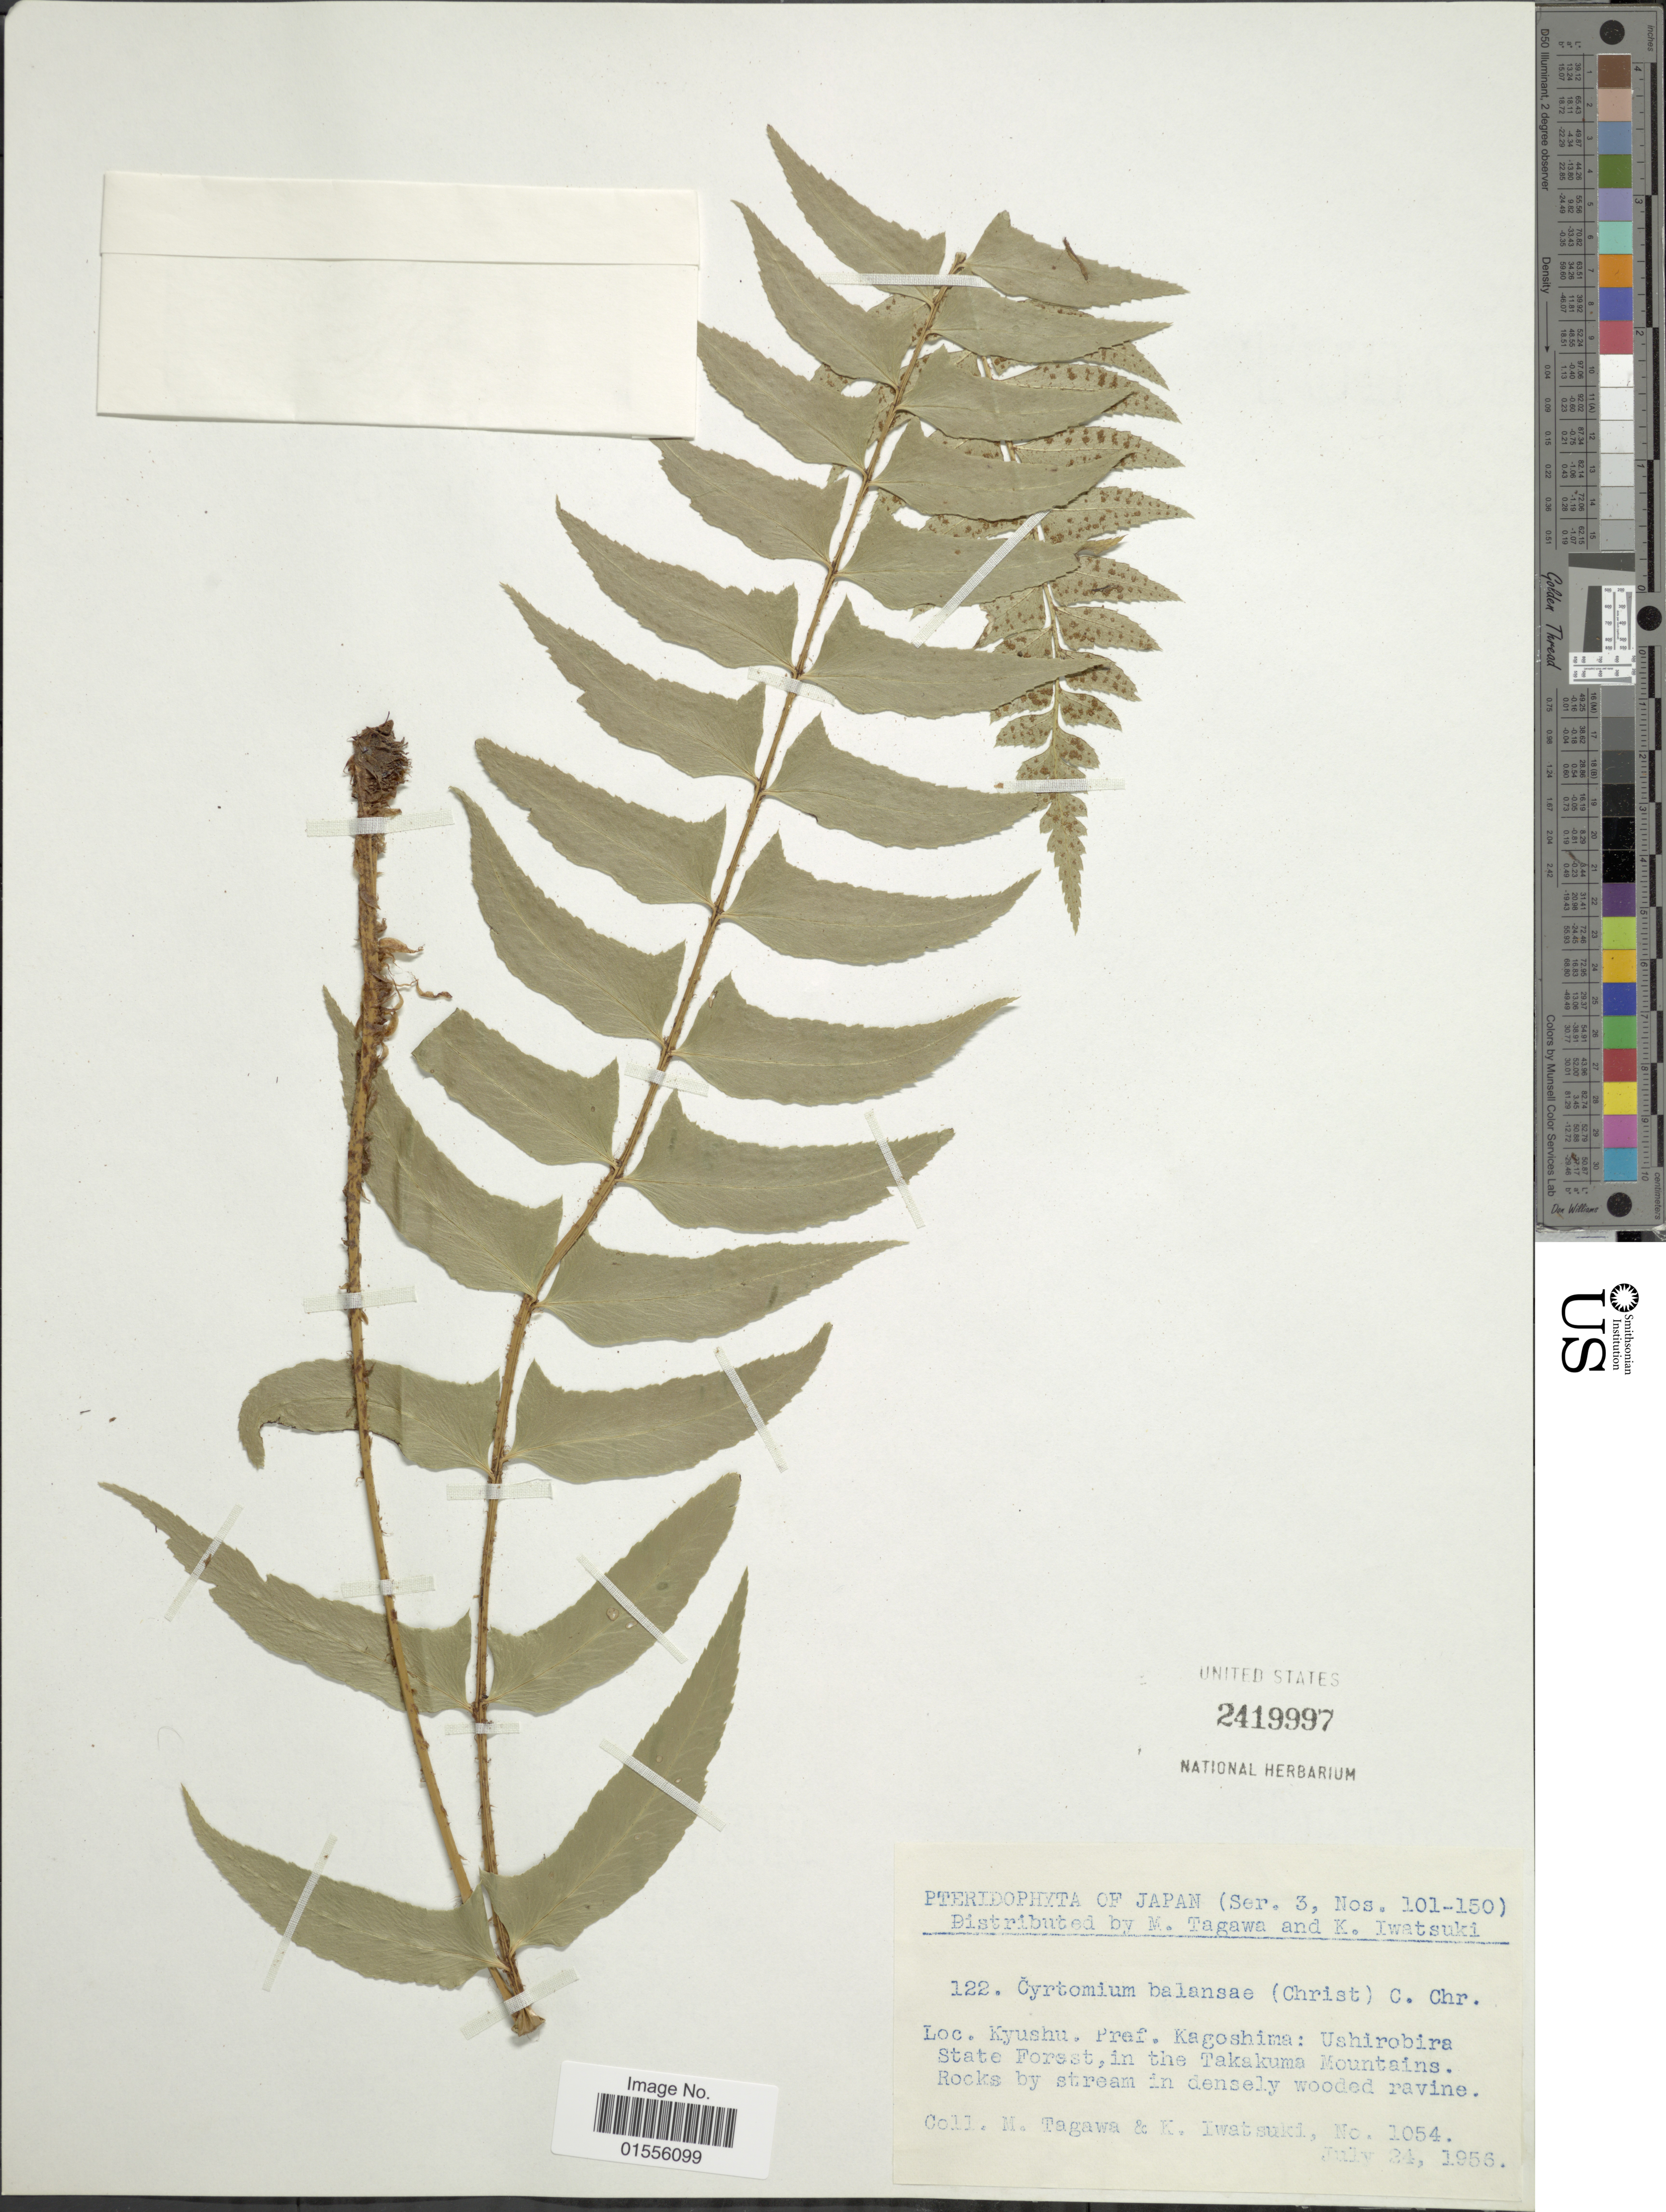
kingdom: Plantae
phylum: Tracheophyta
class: Polypodiopsida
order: Polypodiales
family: Dryopteridaceae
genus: Cyrtomium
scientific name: Cyrtomium balansae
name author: (Christ) C. Chr.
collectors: M. Tagawa & K. Iwatsuki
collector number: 1054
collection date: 1956-07-24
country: Japan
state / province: Kagosima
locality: Kyushu Pref Kagoshima: Ushirobira State Forest, in the Takakuma Mountains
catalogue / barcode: US 2419997